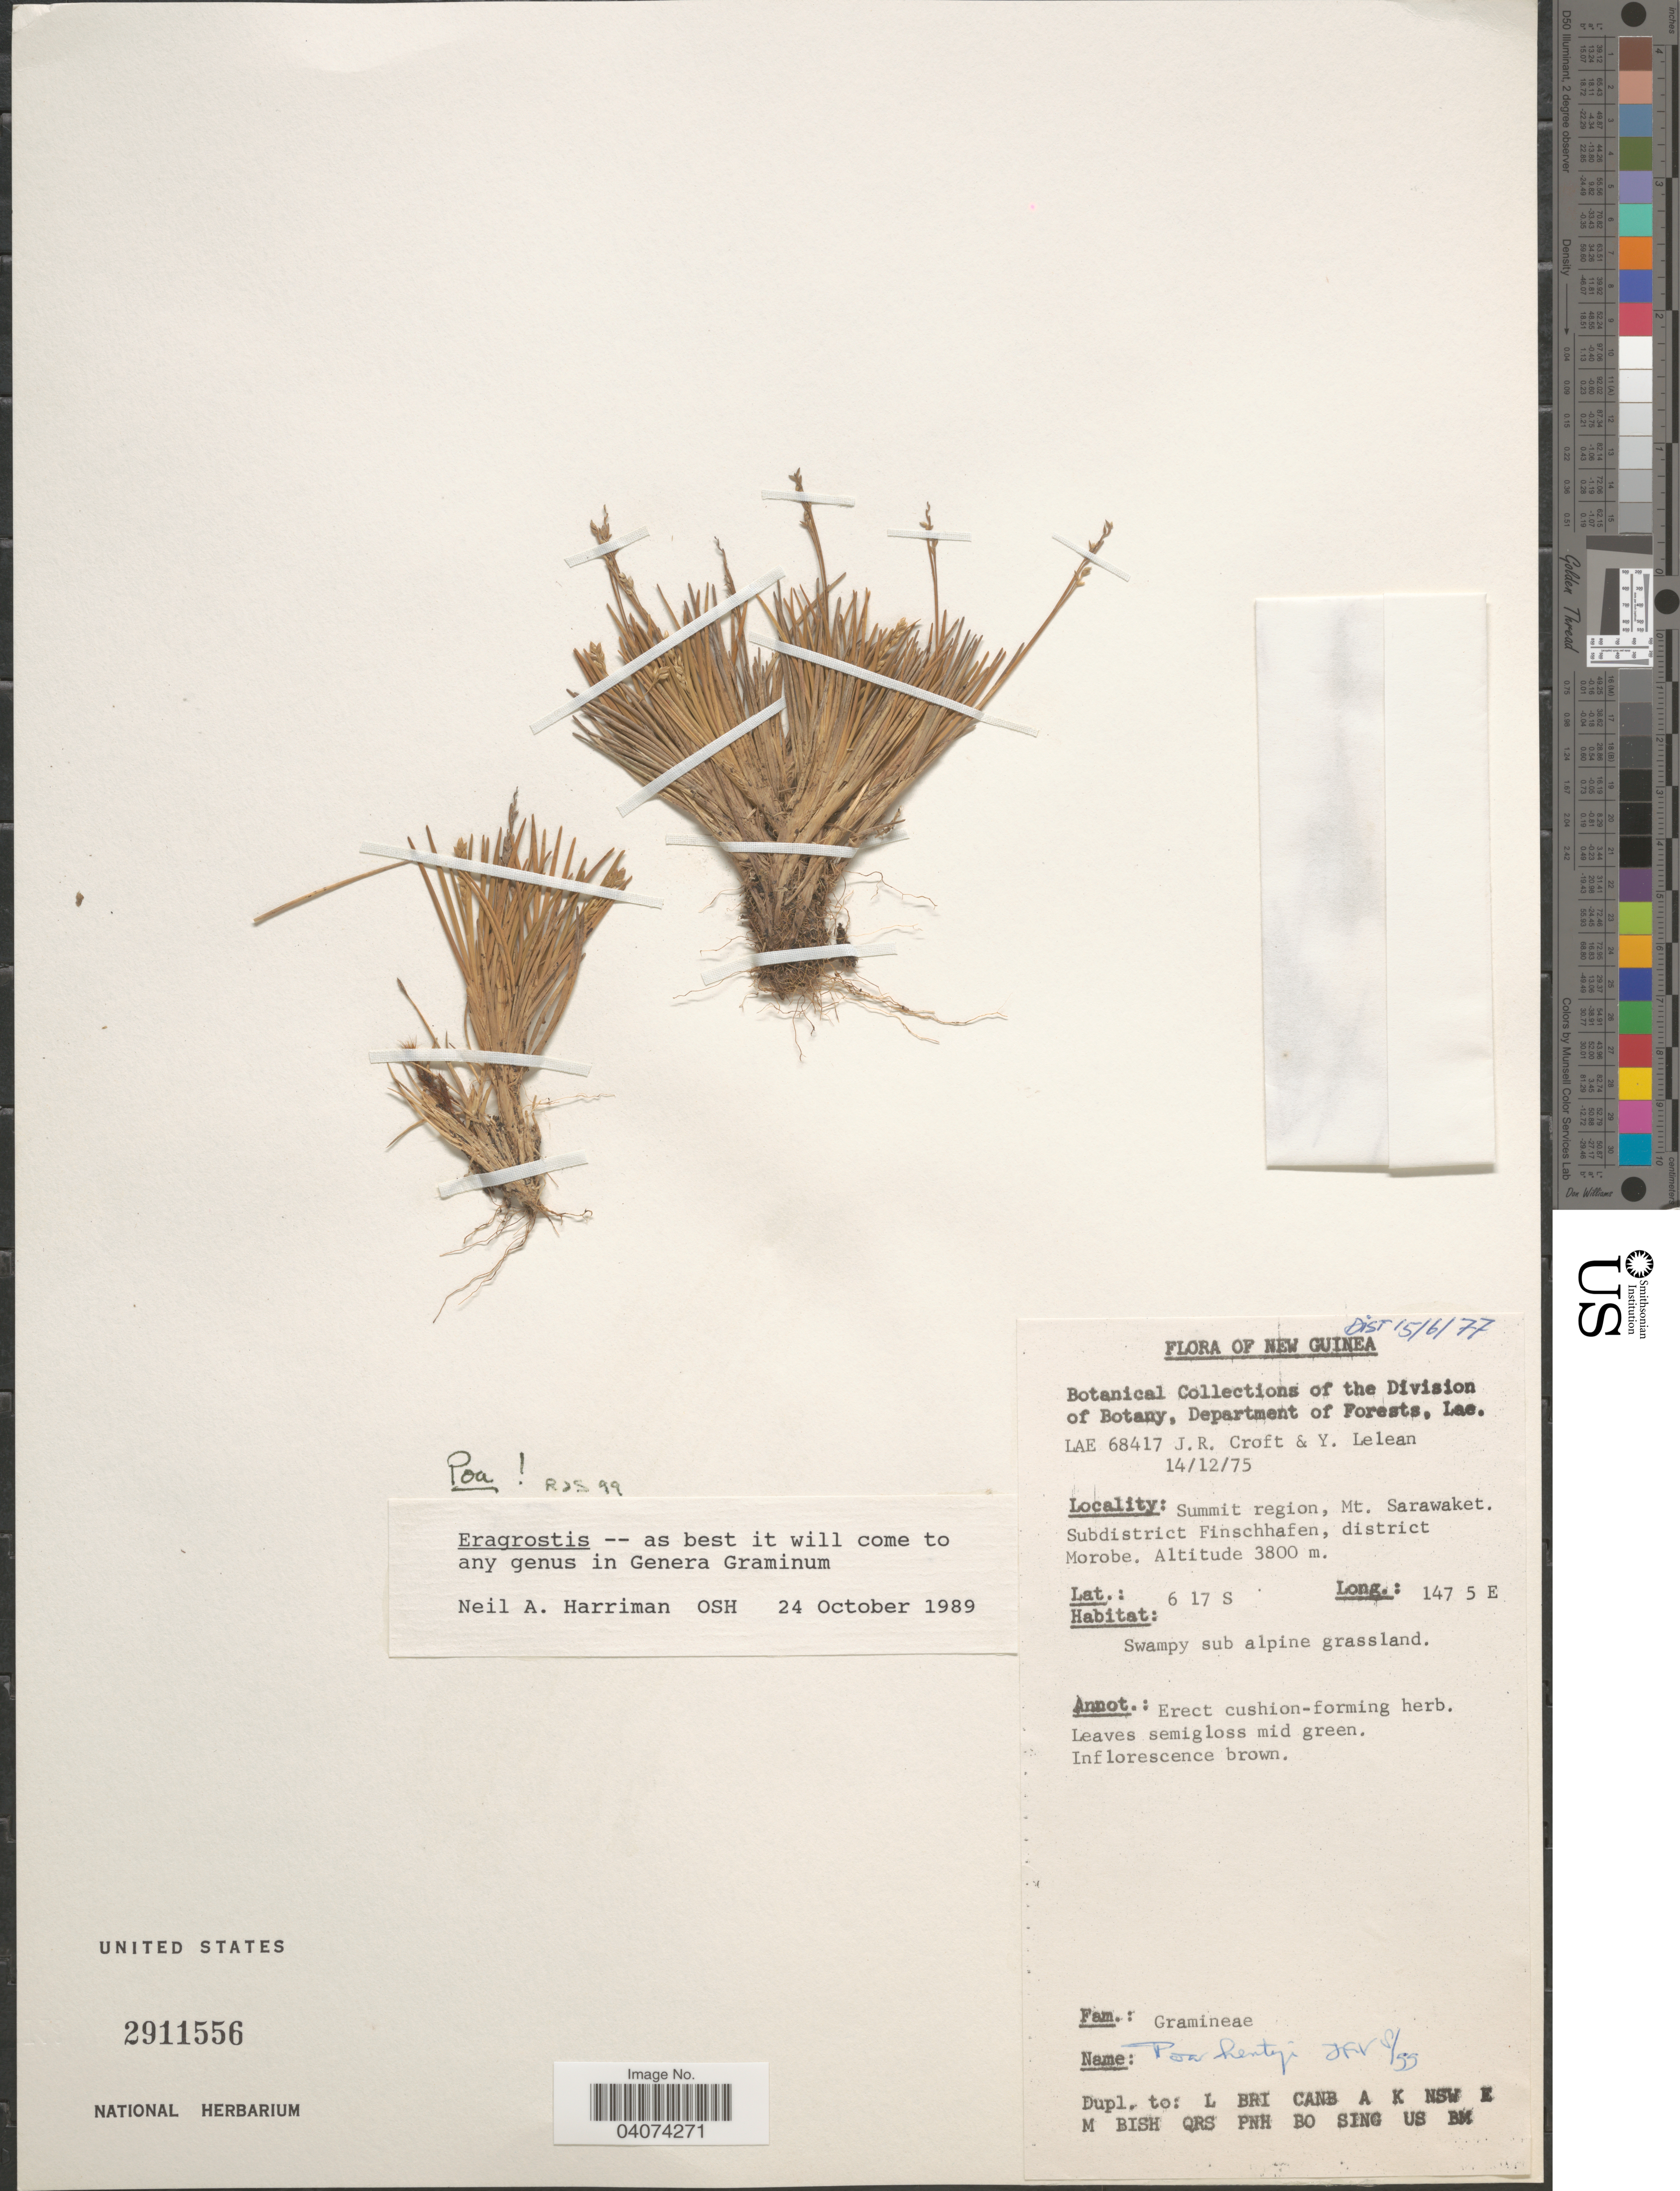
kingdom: Plantae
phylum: Tracheophyta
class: Liliopsida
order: Poales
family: Poaceae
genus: Poa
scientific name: Poa hentyi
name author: Veldkamp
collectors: J. R. Croft & Y. Lelean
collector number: LAE68417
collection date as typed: Transcribed d/m/y: 14/12/75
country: Papua New Guinea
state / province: Morobe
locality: Summit region, Mt. Sarawaket. Subdistrict Finschhafen, district Morobe.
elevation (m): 3800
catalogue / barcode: US 2911556